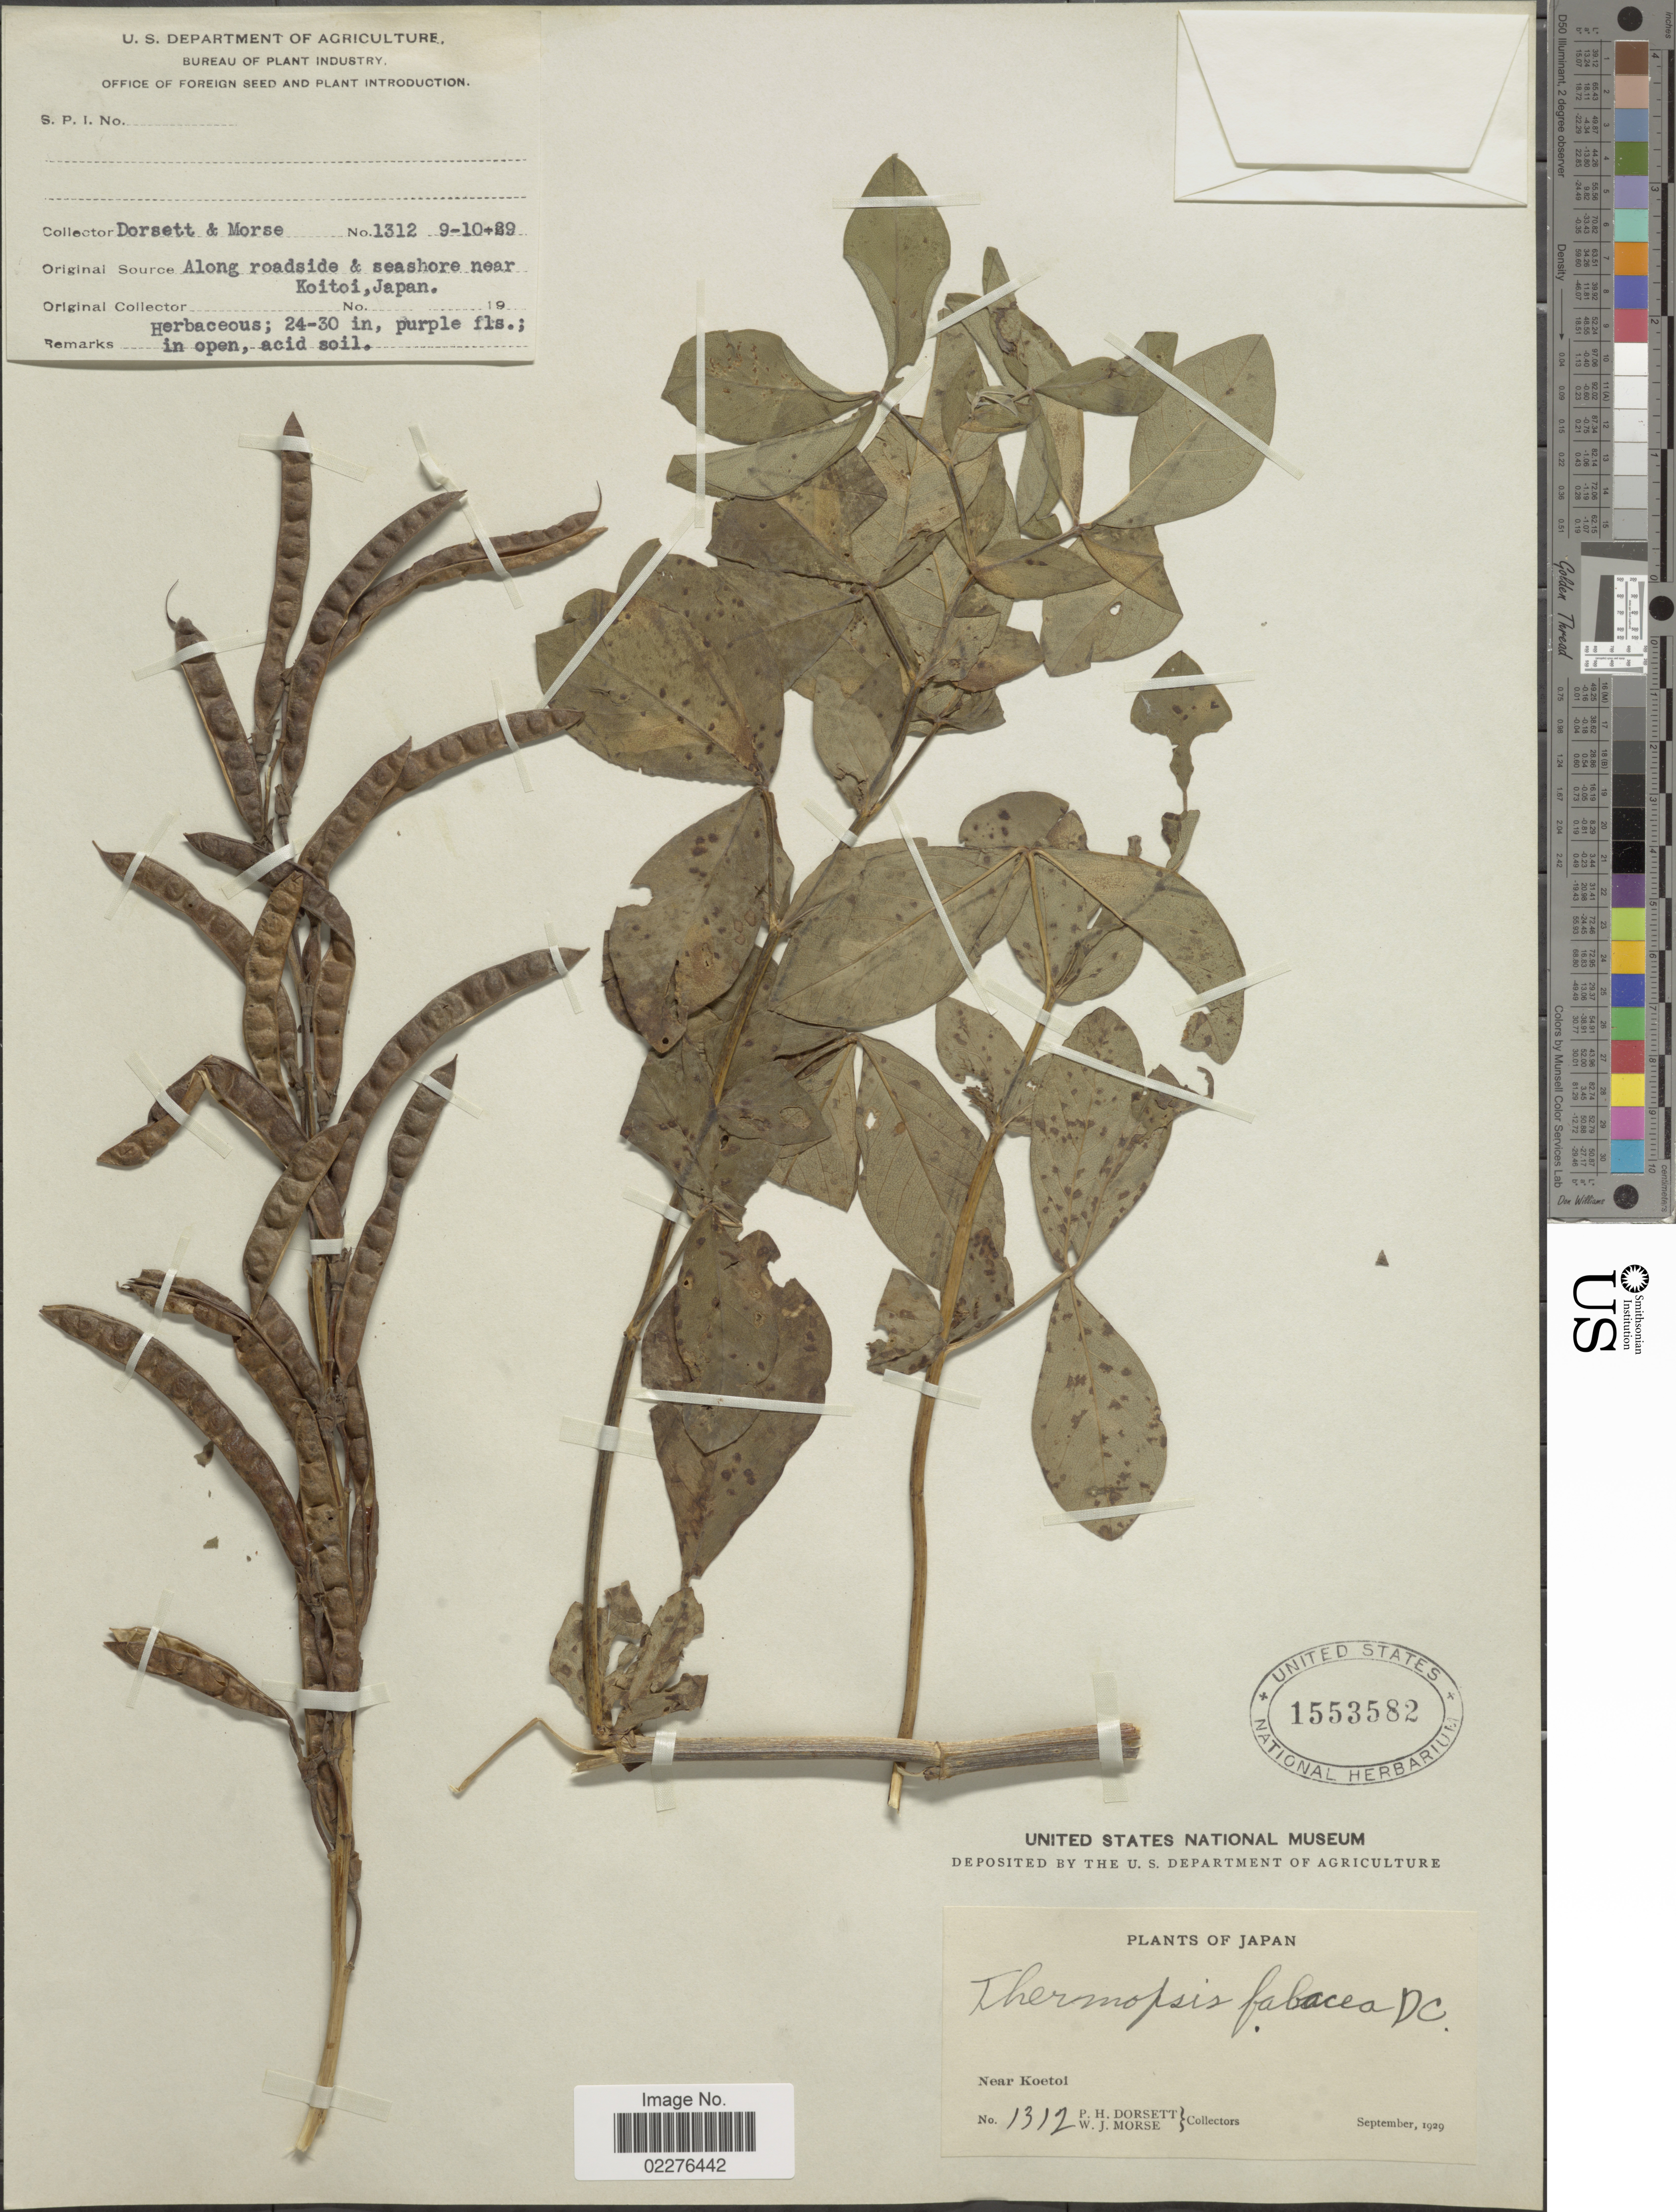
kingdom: Plantae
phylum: Tracheophyta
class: Magnoliopsida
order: Fabales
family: Fabaceae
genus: Thermopsis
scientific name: Thermopsis fabacea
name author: DC.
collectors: P. H. Dorsett & W. J. Morse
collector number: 1312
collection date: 1929-09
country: Japan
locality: Near Koetoi, Along roadside and seashore near Koitoi.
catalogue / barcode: US 1553582